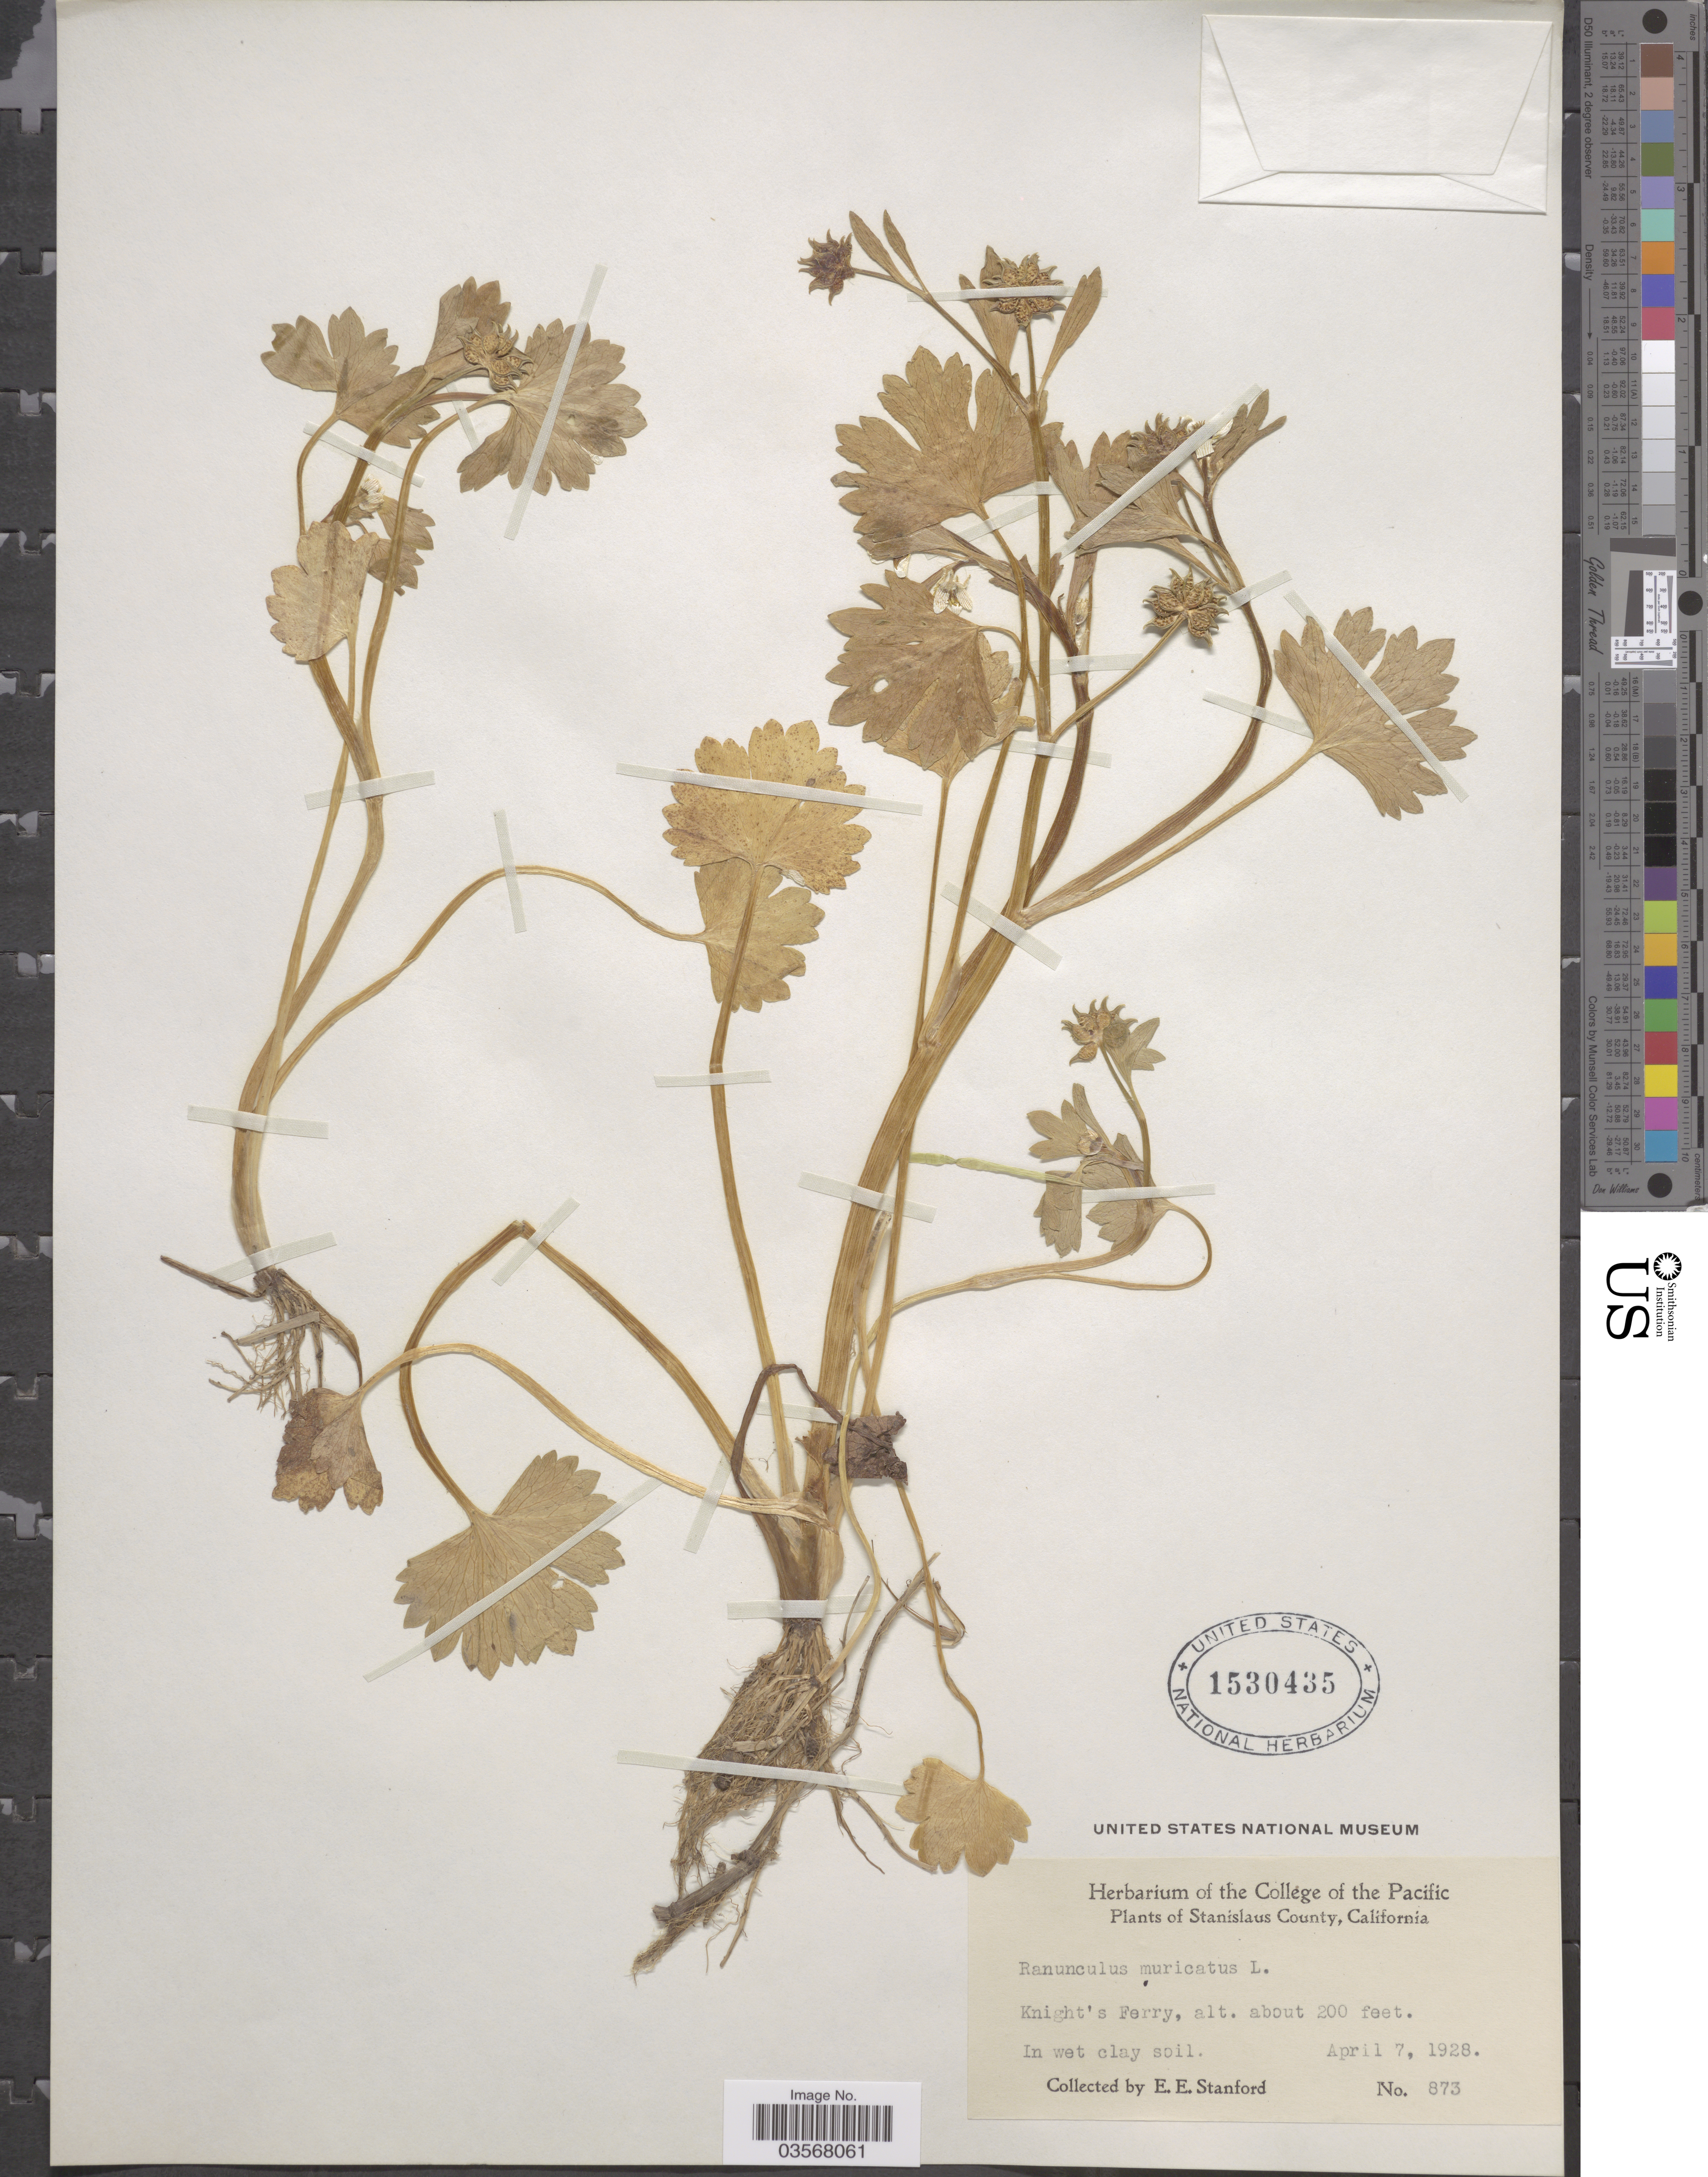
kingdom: Plantae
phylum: Tracheophyta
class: Magnoliopsida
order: Ranunculales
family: Ranunculaceae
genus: Ranunculus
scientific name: Ranunculus muricatus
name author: L.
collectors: E. Stanford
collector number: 873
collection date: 1928-04-07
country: United States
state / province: California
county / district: Stanislaus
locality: Stanislaus County. Knight's Ferry.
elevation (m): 61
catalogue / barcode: US 1530435